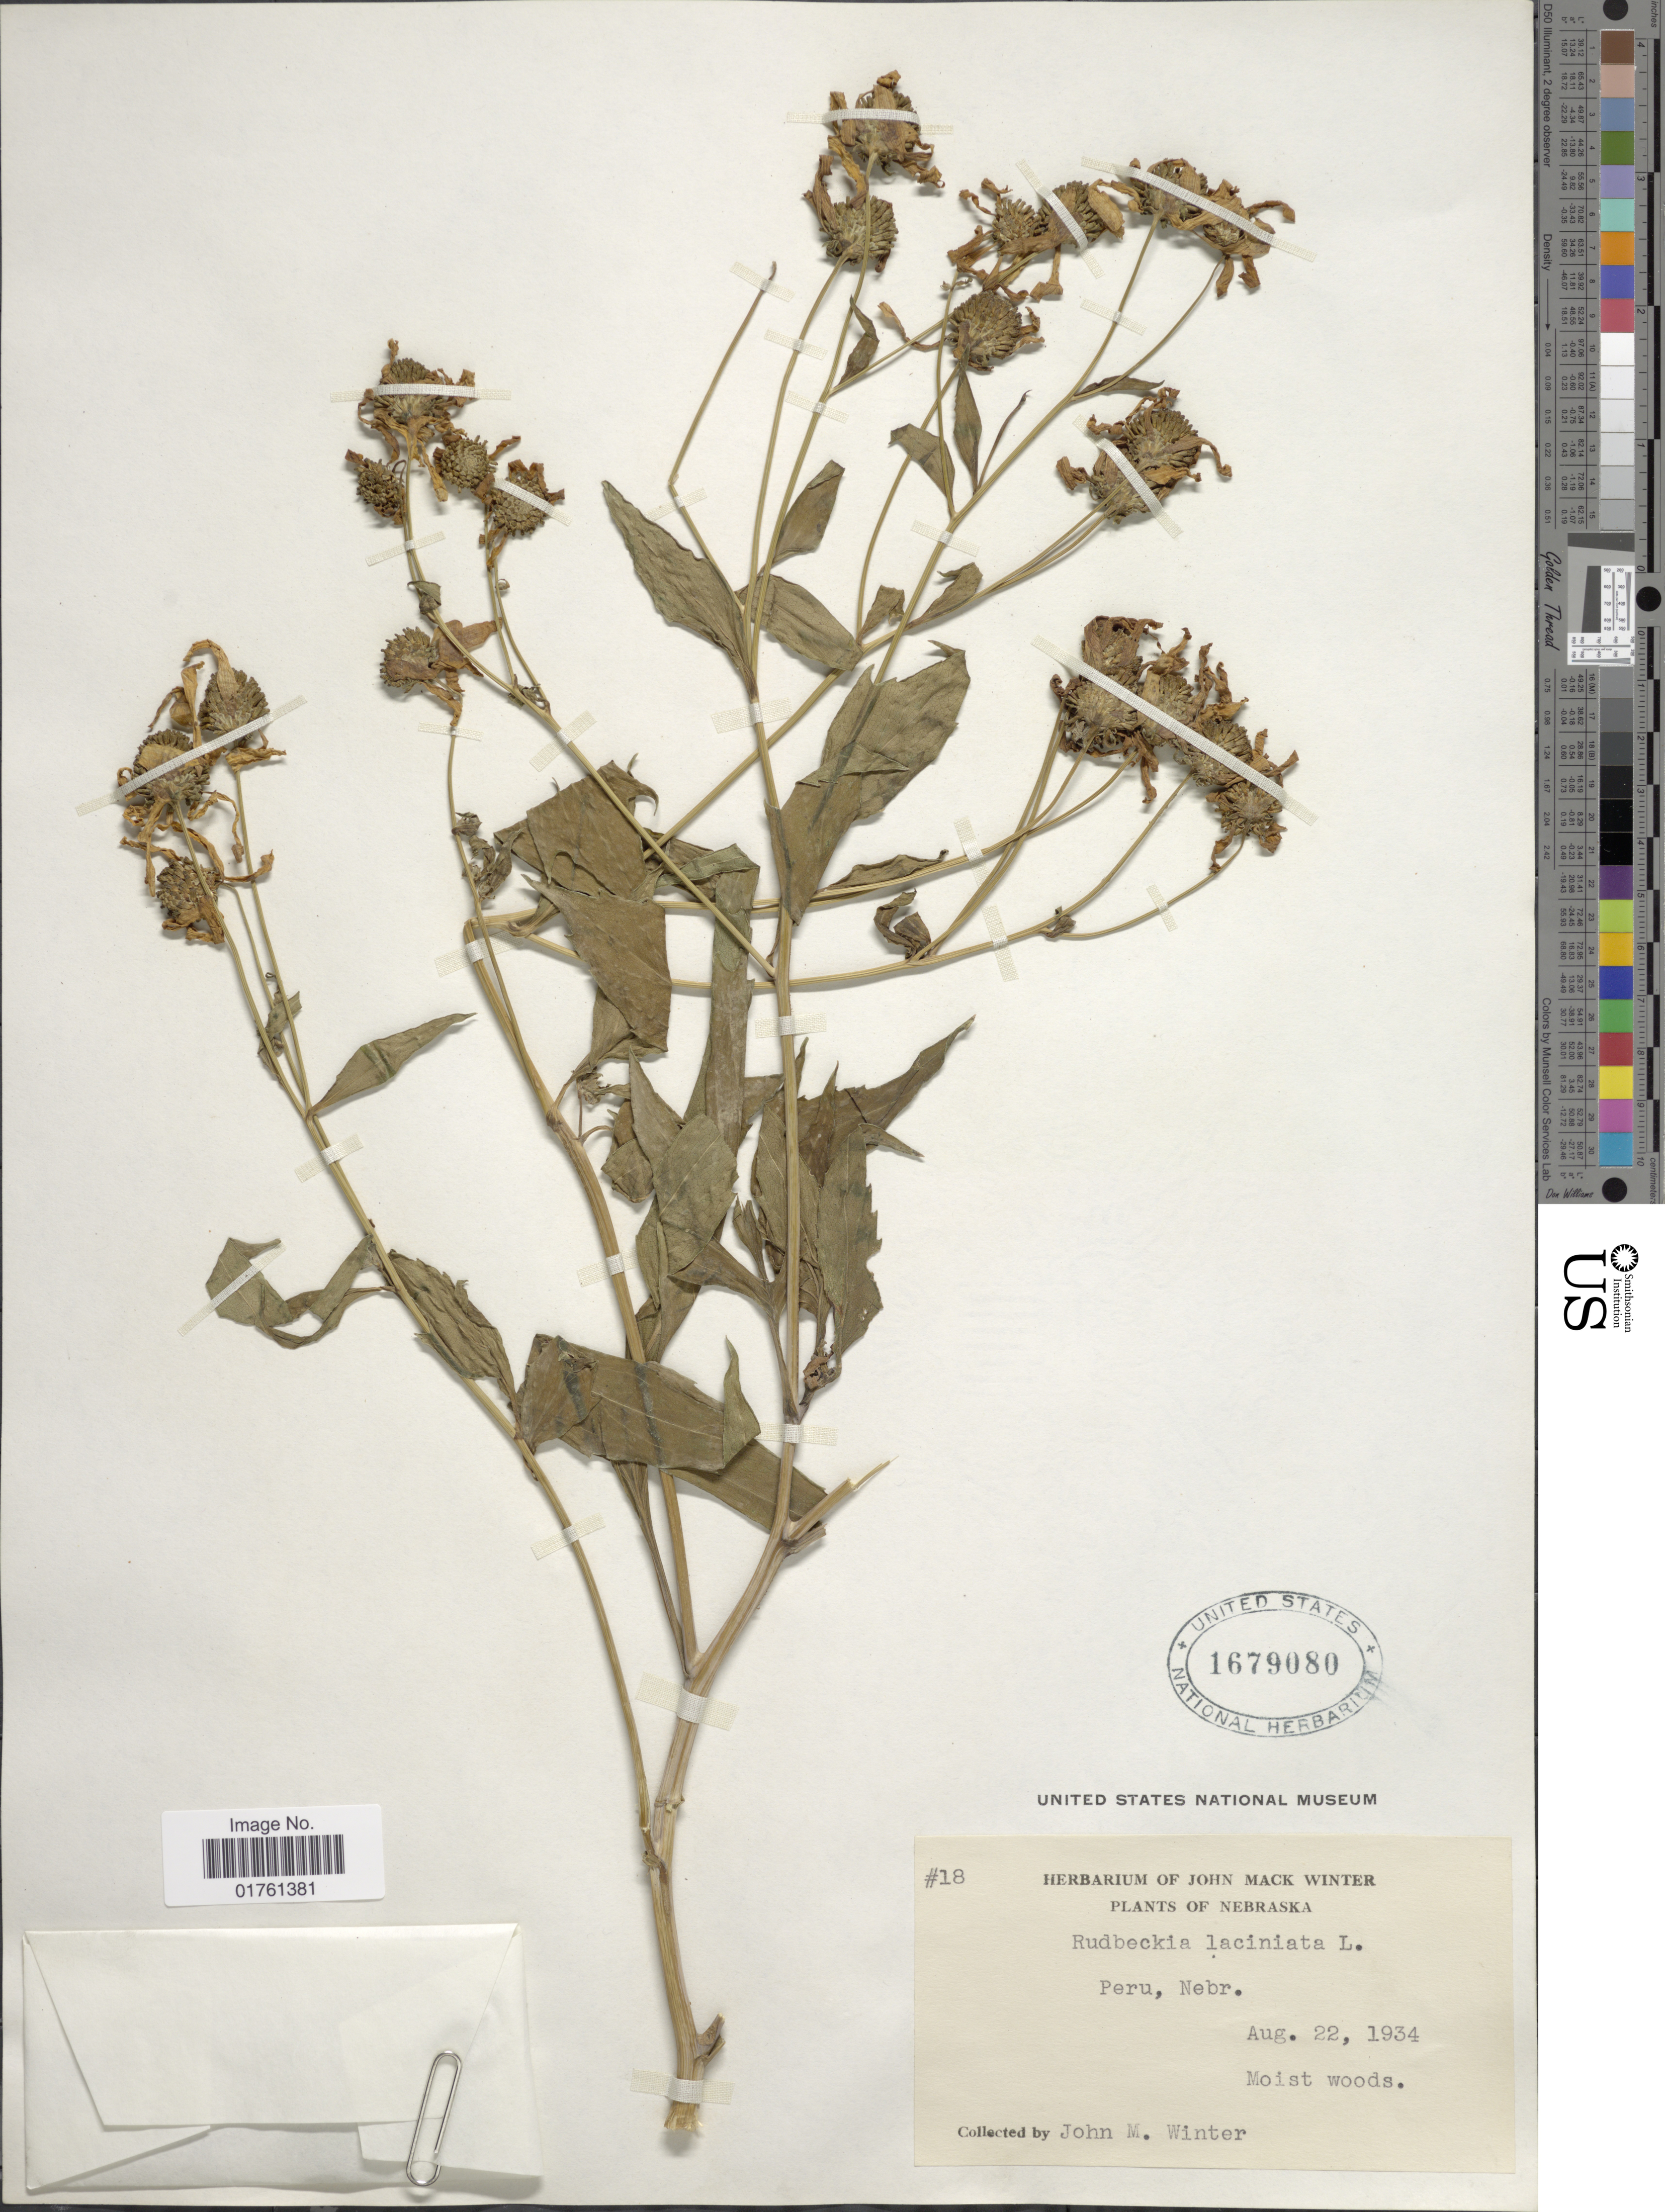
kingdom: Plantae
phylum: Tracheophyta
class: Magnoliopsida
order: Asterales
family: Asteraceae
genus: Rudbeckia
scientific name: Rudbeckia laciniata var. laciniata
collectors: J. M. Winter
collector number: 18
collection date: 1934-08-22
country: United States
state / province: Nebraska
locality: Peru, Nebr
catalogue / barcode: US 1679080